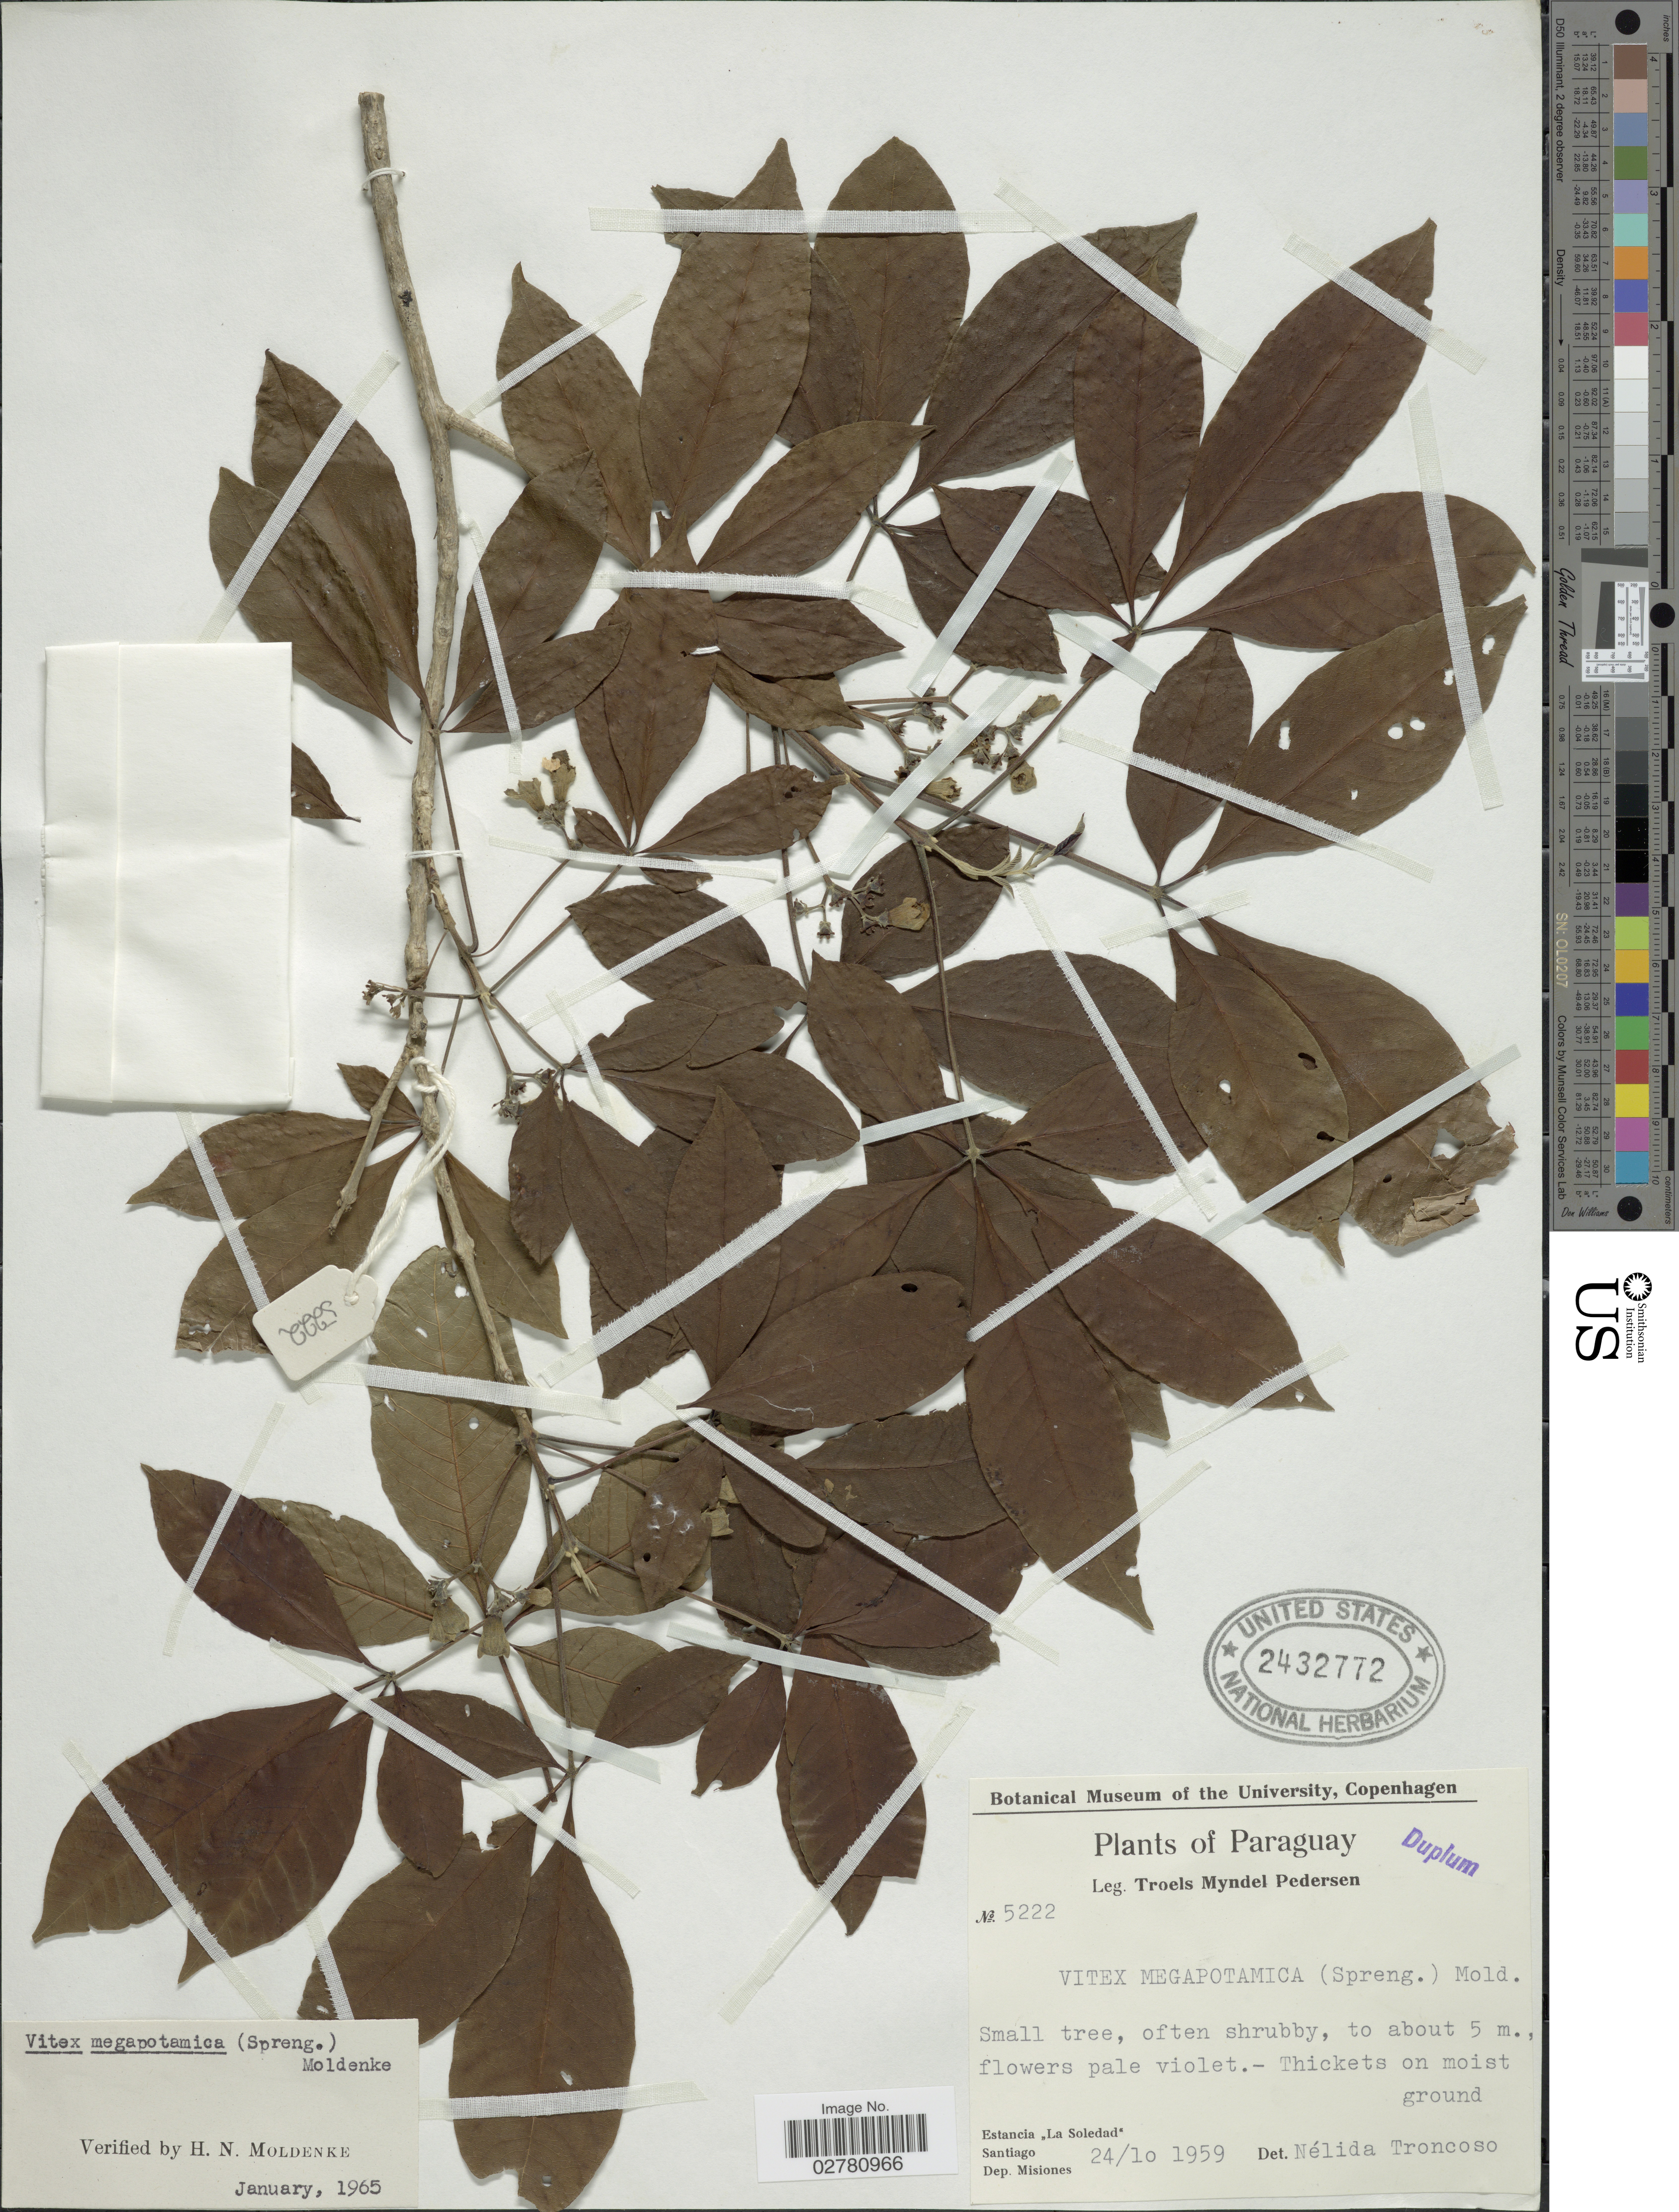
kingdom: Plantae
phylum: Tracheophyta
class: Magnoliopsida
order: Lamiales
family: Lamiaceae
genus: Vitex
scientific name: Vitex megapotamica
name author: (Spreng.) Moldenke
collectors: T. Pederson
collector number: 5222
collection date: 1959-10-24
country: Paraguay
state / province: Misiones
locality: Estancia "La Soledad", Santiago. Dep. Misiones.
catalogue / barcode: US 2432772